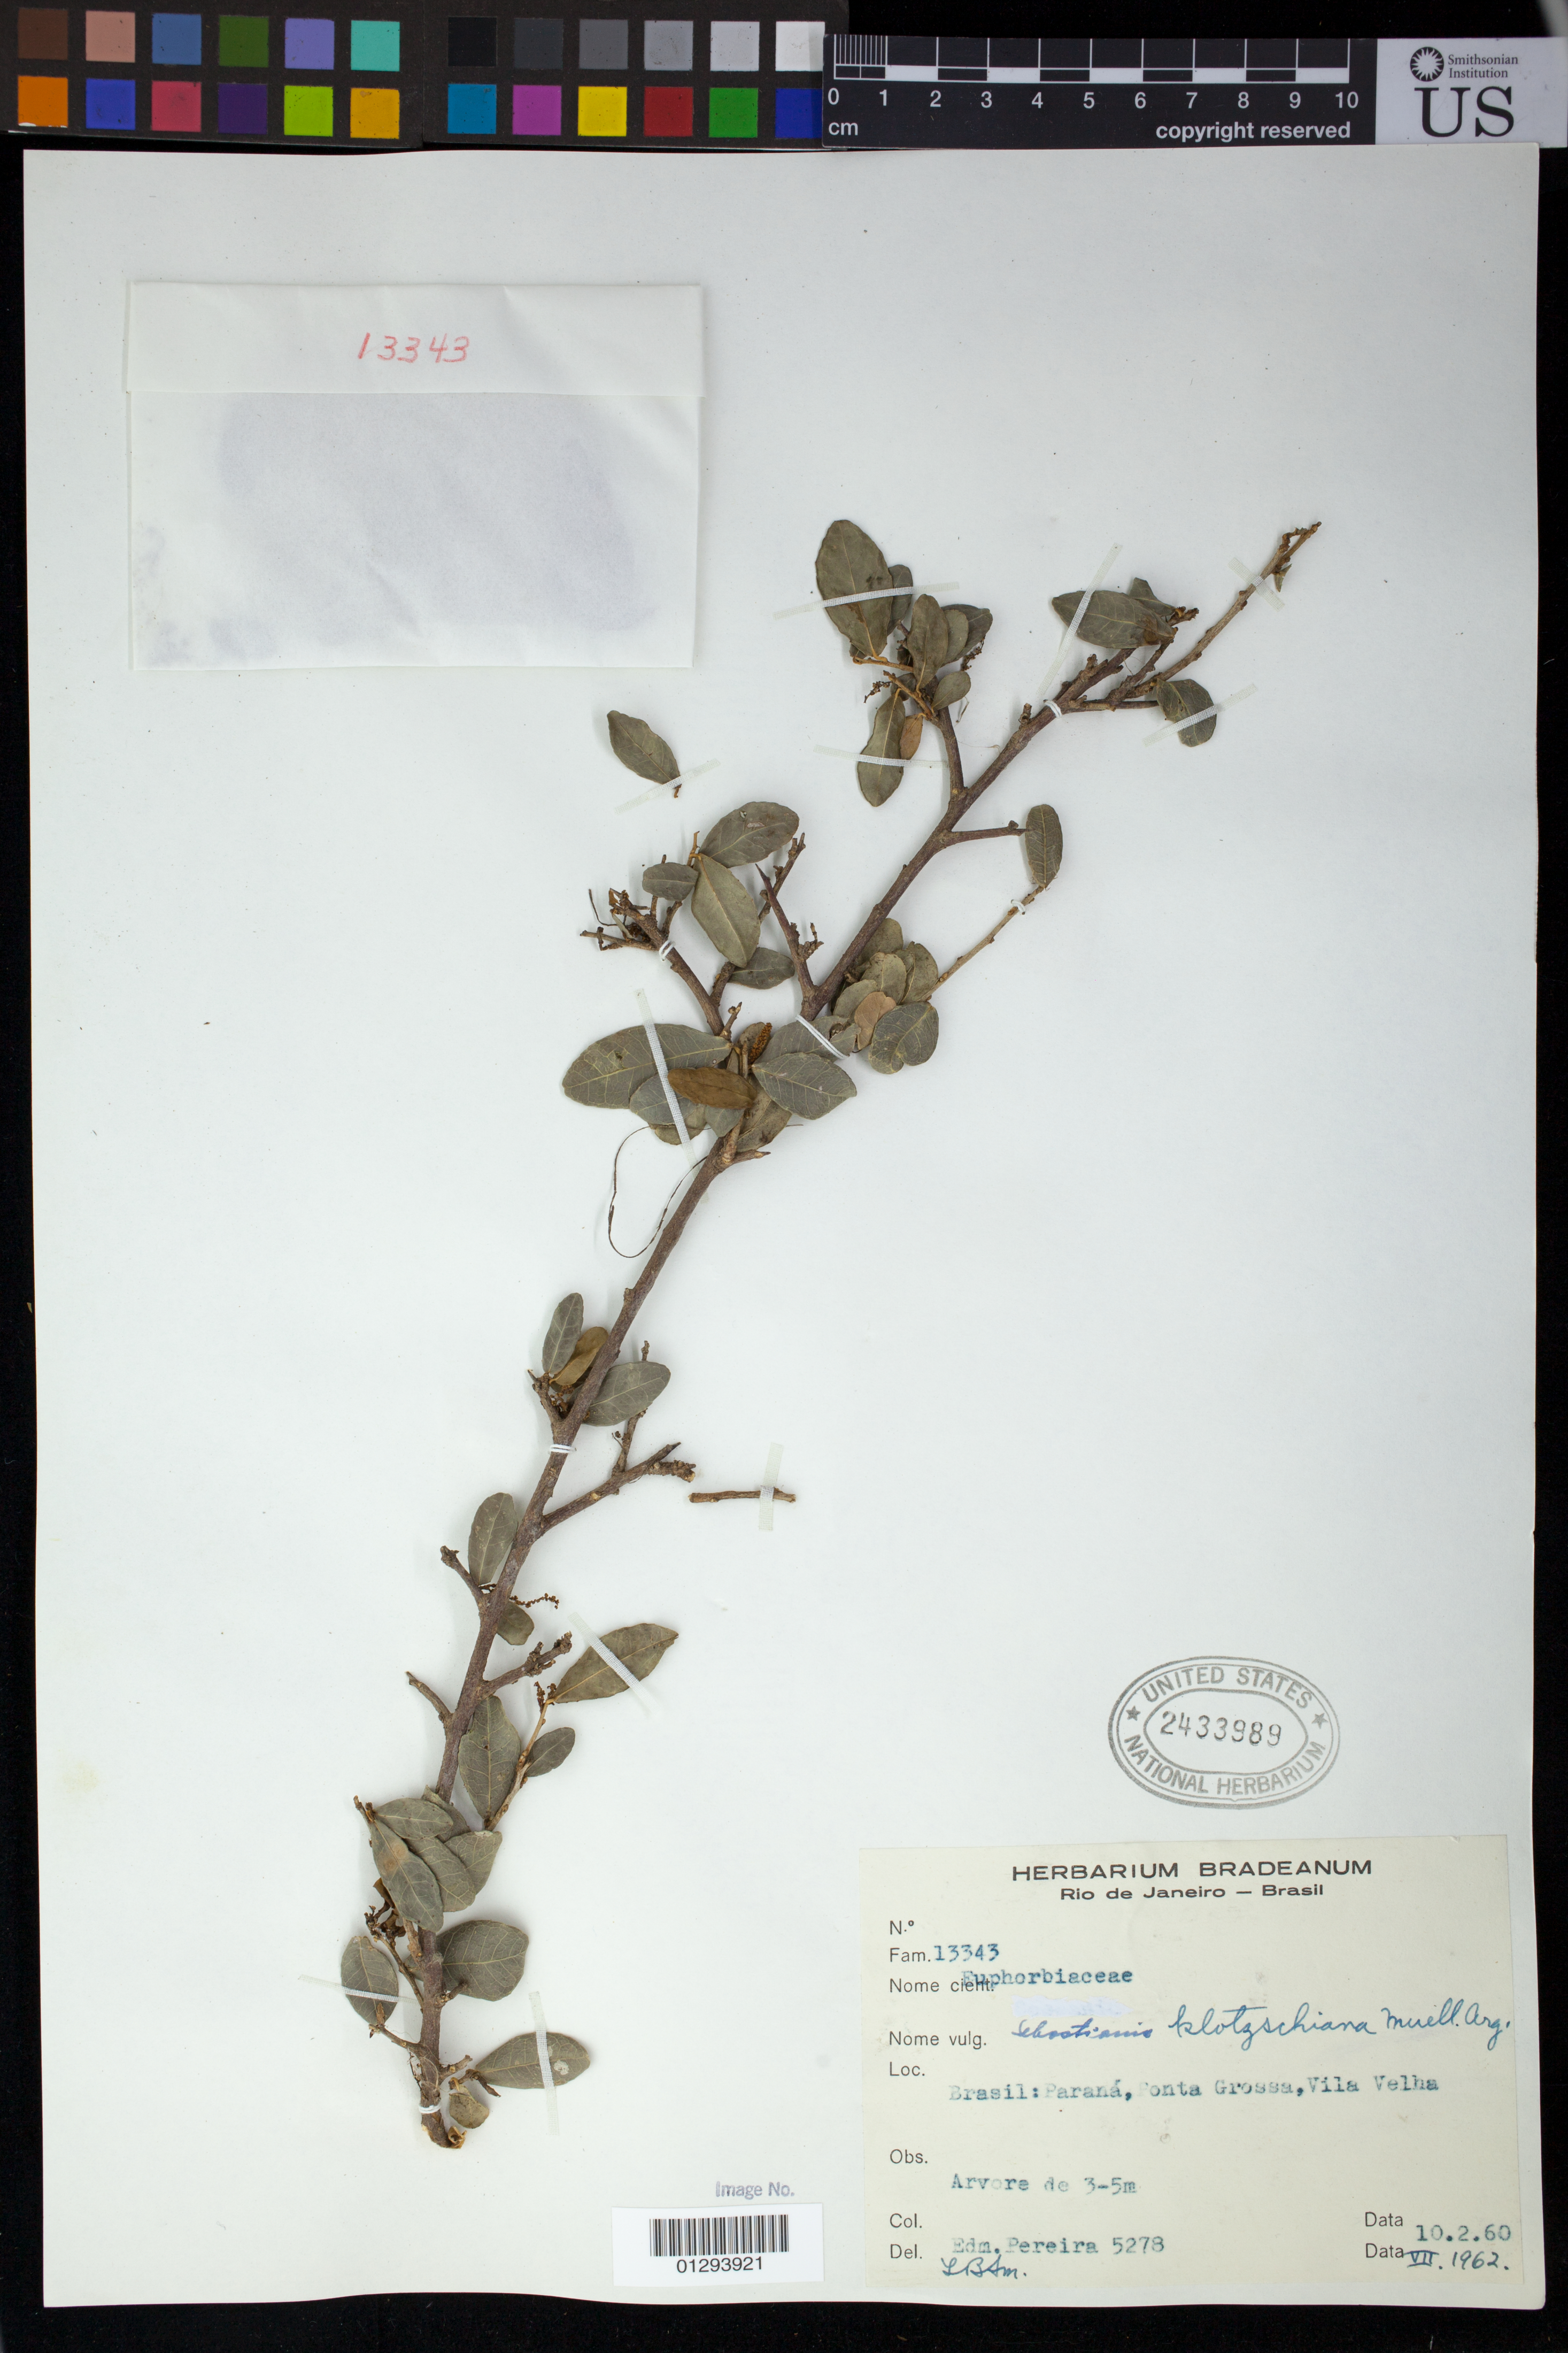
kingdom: Plantae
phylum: Tracheophyta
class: Magnoliopsida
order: Malpighiales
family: Euphorbiaceae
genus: Sebastiania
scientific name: Sebastiania commersoniana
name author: (Baill.) L.B. Sm. & Downs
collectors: -. Pereira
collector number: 5278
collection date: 1960-02-10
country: Brazil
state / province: Parana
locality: Ponta Grossa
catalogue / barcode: US 2433989